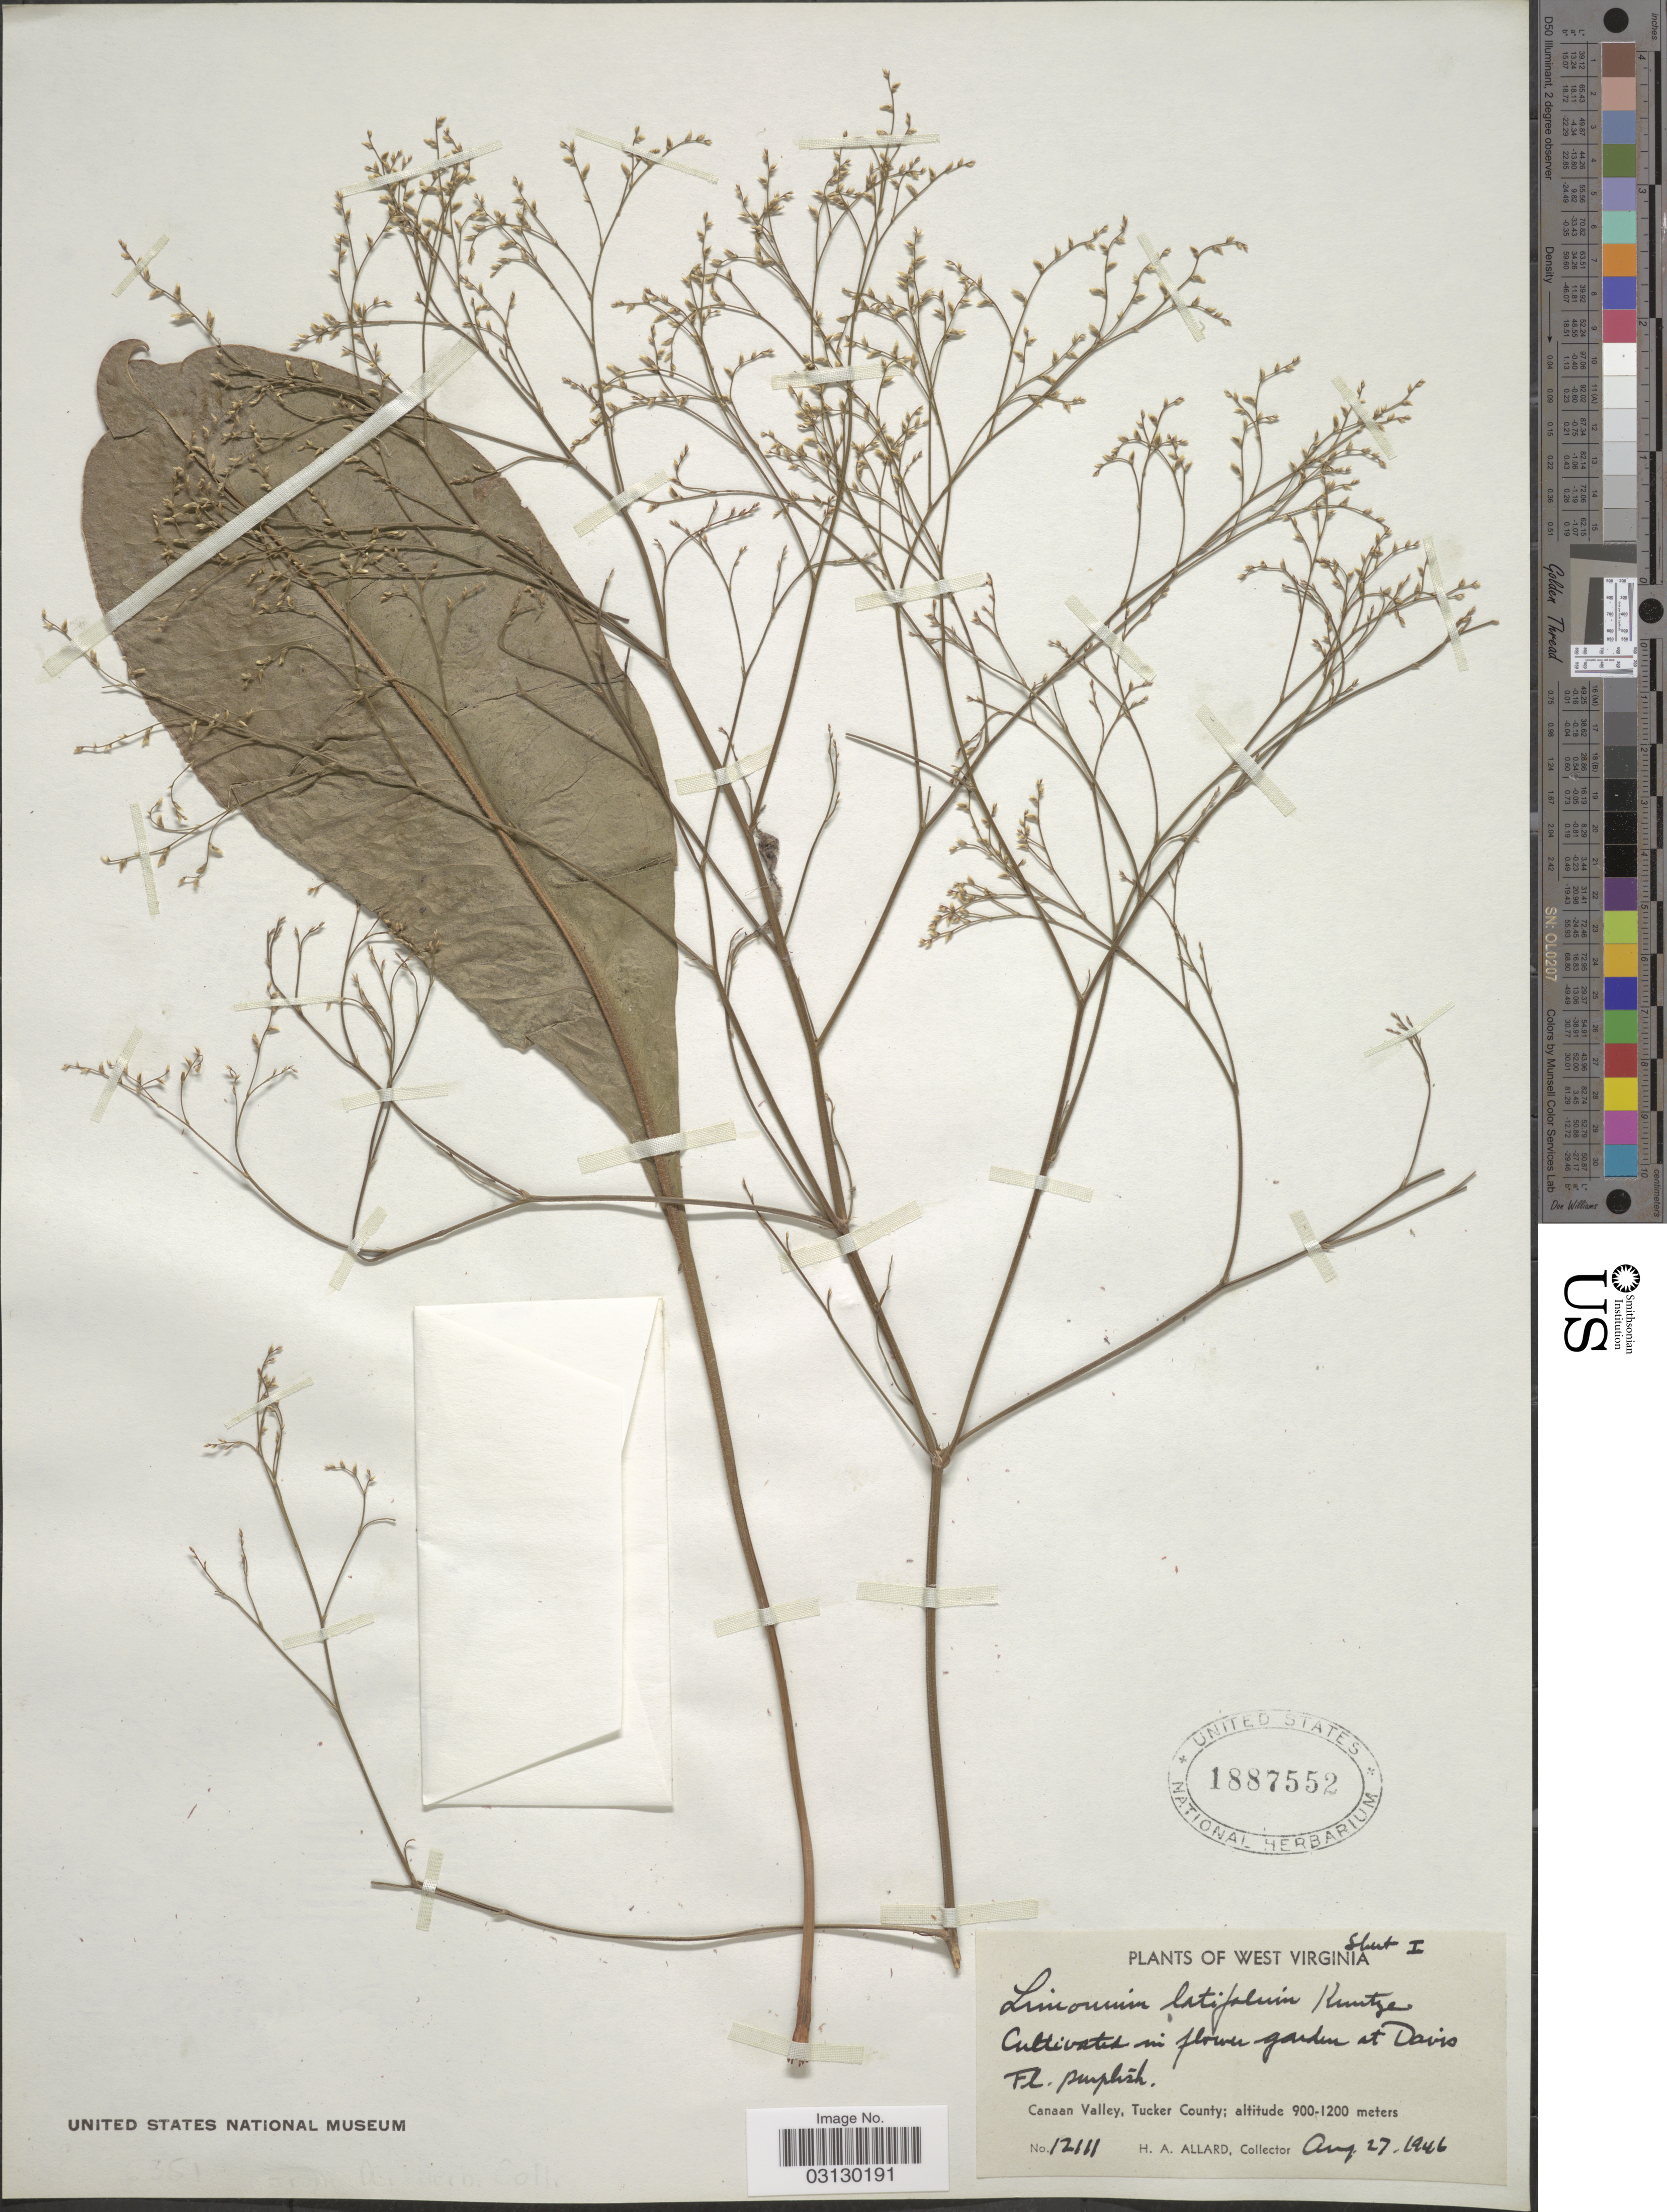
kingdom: Plantae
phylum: Tracheophyta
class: Magnoliopsida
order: Caryophyllales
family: Plumbaginaceae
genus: Limonium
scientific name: Limonium latifolium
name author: Kuntze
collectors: H. A. Allard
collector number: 12111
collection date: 1946-08-27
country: United States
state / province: West Virginia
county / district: Tucker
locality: Cultivated in flower garden at Davis. Canaan Valley, Tucker County.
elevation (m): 900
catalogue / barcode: US 1887552